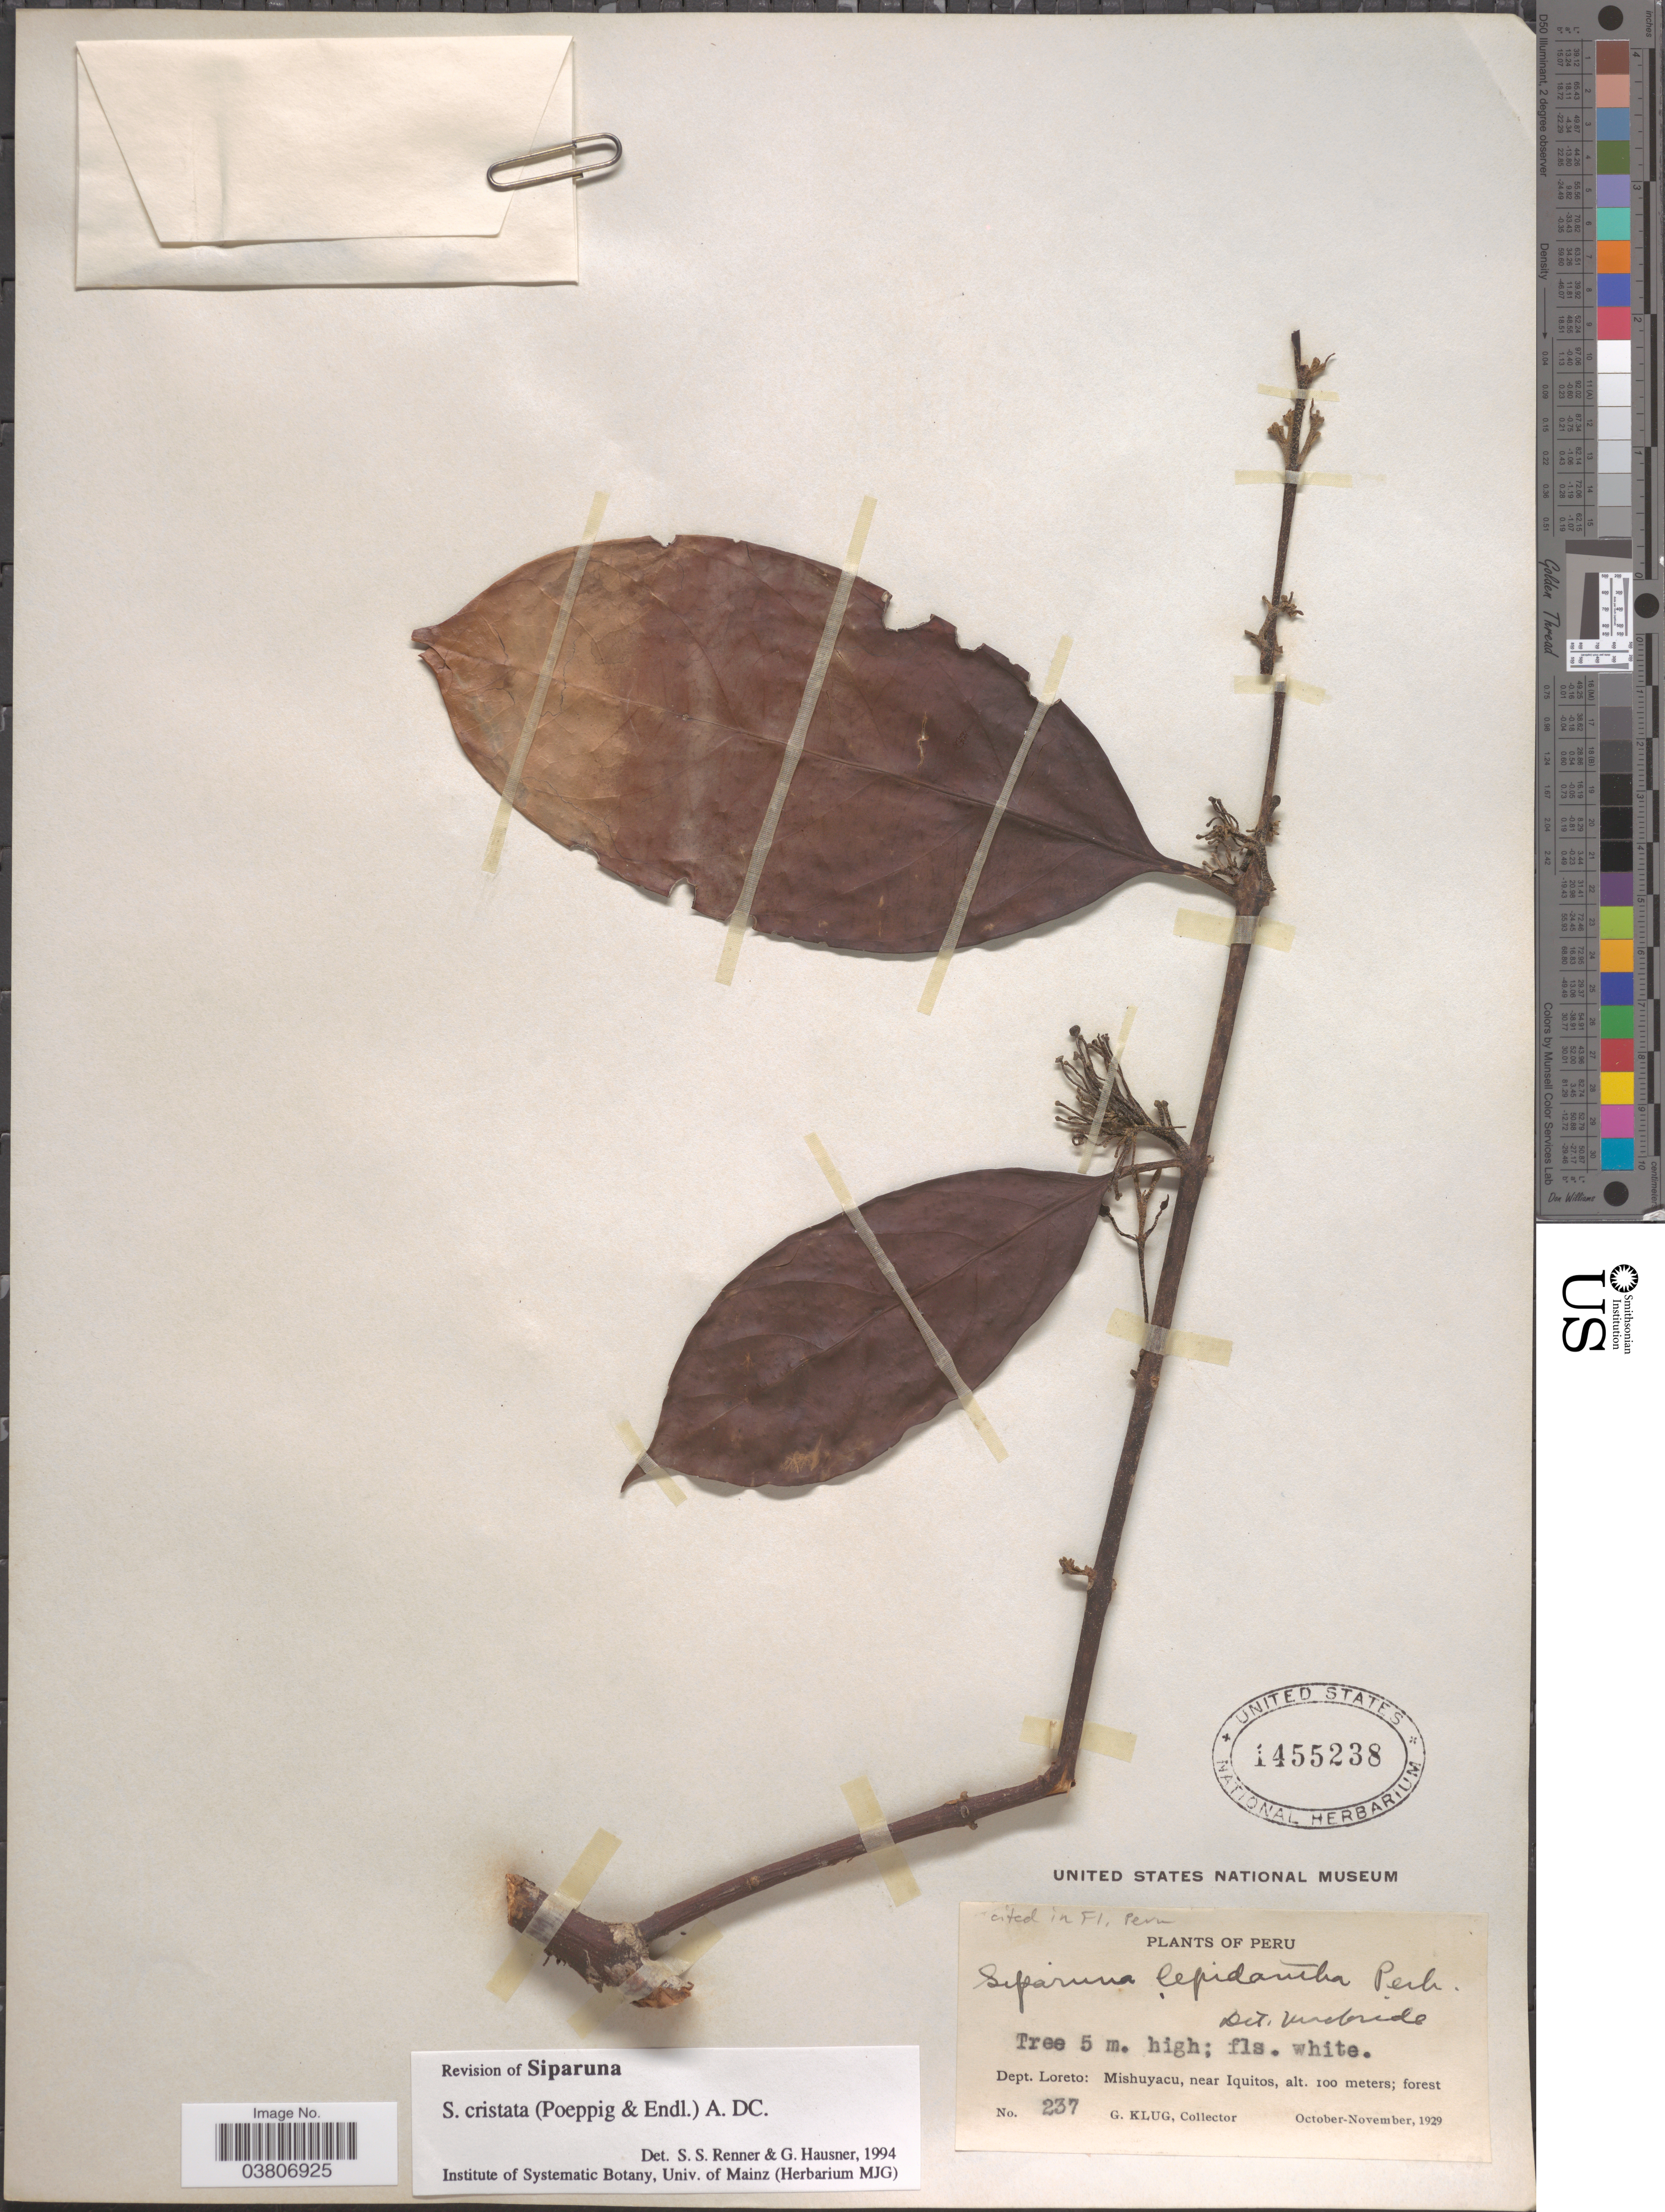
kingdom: Plantae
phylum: Tracheophyta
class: Magnoliopsida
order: Laurales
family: Siparunaceae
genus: Siparuna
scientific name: Siparuna cristata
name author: (Poepp. & Endl.) A. DC.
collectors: G. Klug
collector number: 237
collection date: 1929-10/1929-11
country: Peru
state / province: Loreto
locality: Dept. Loreto: Mishuyacu, near Iquitos.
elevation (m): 100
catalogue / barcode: US 1455238